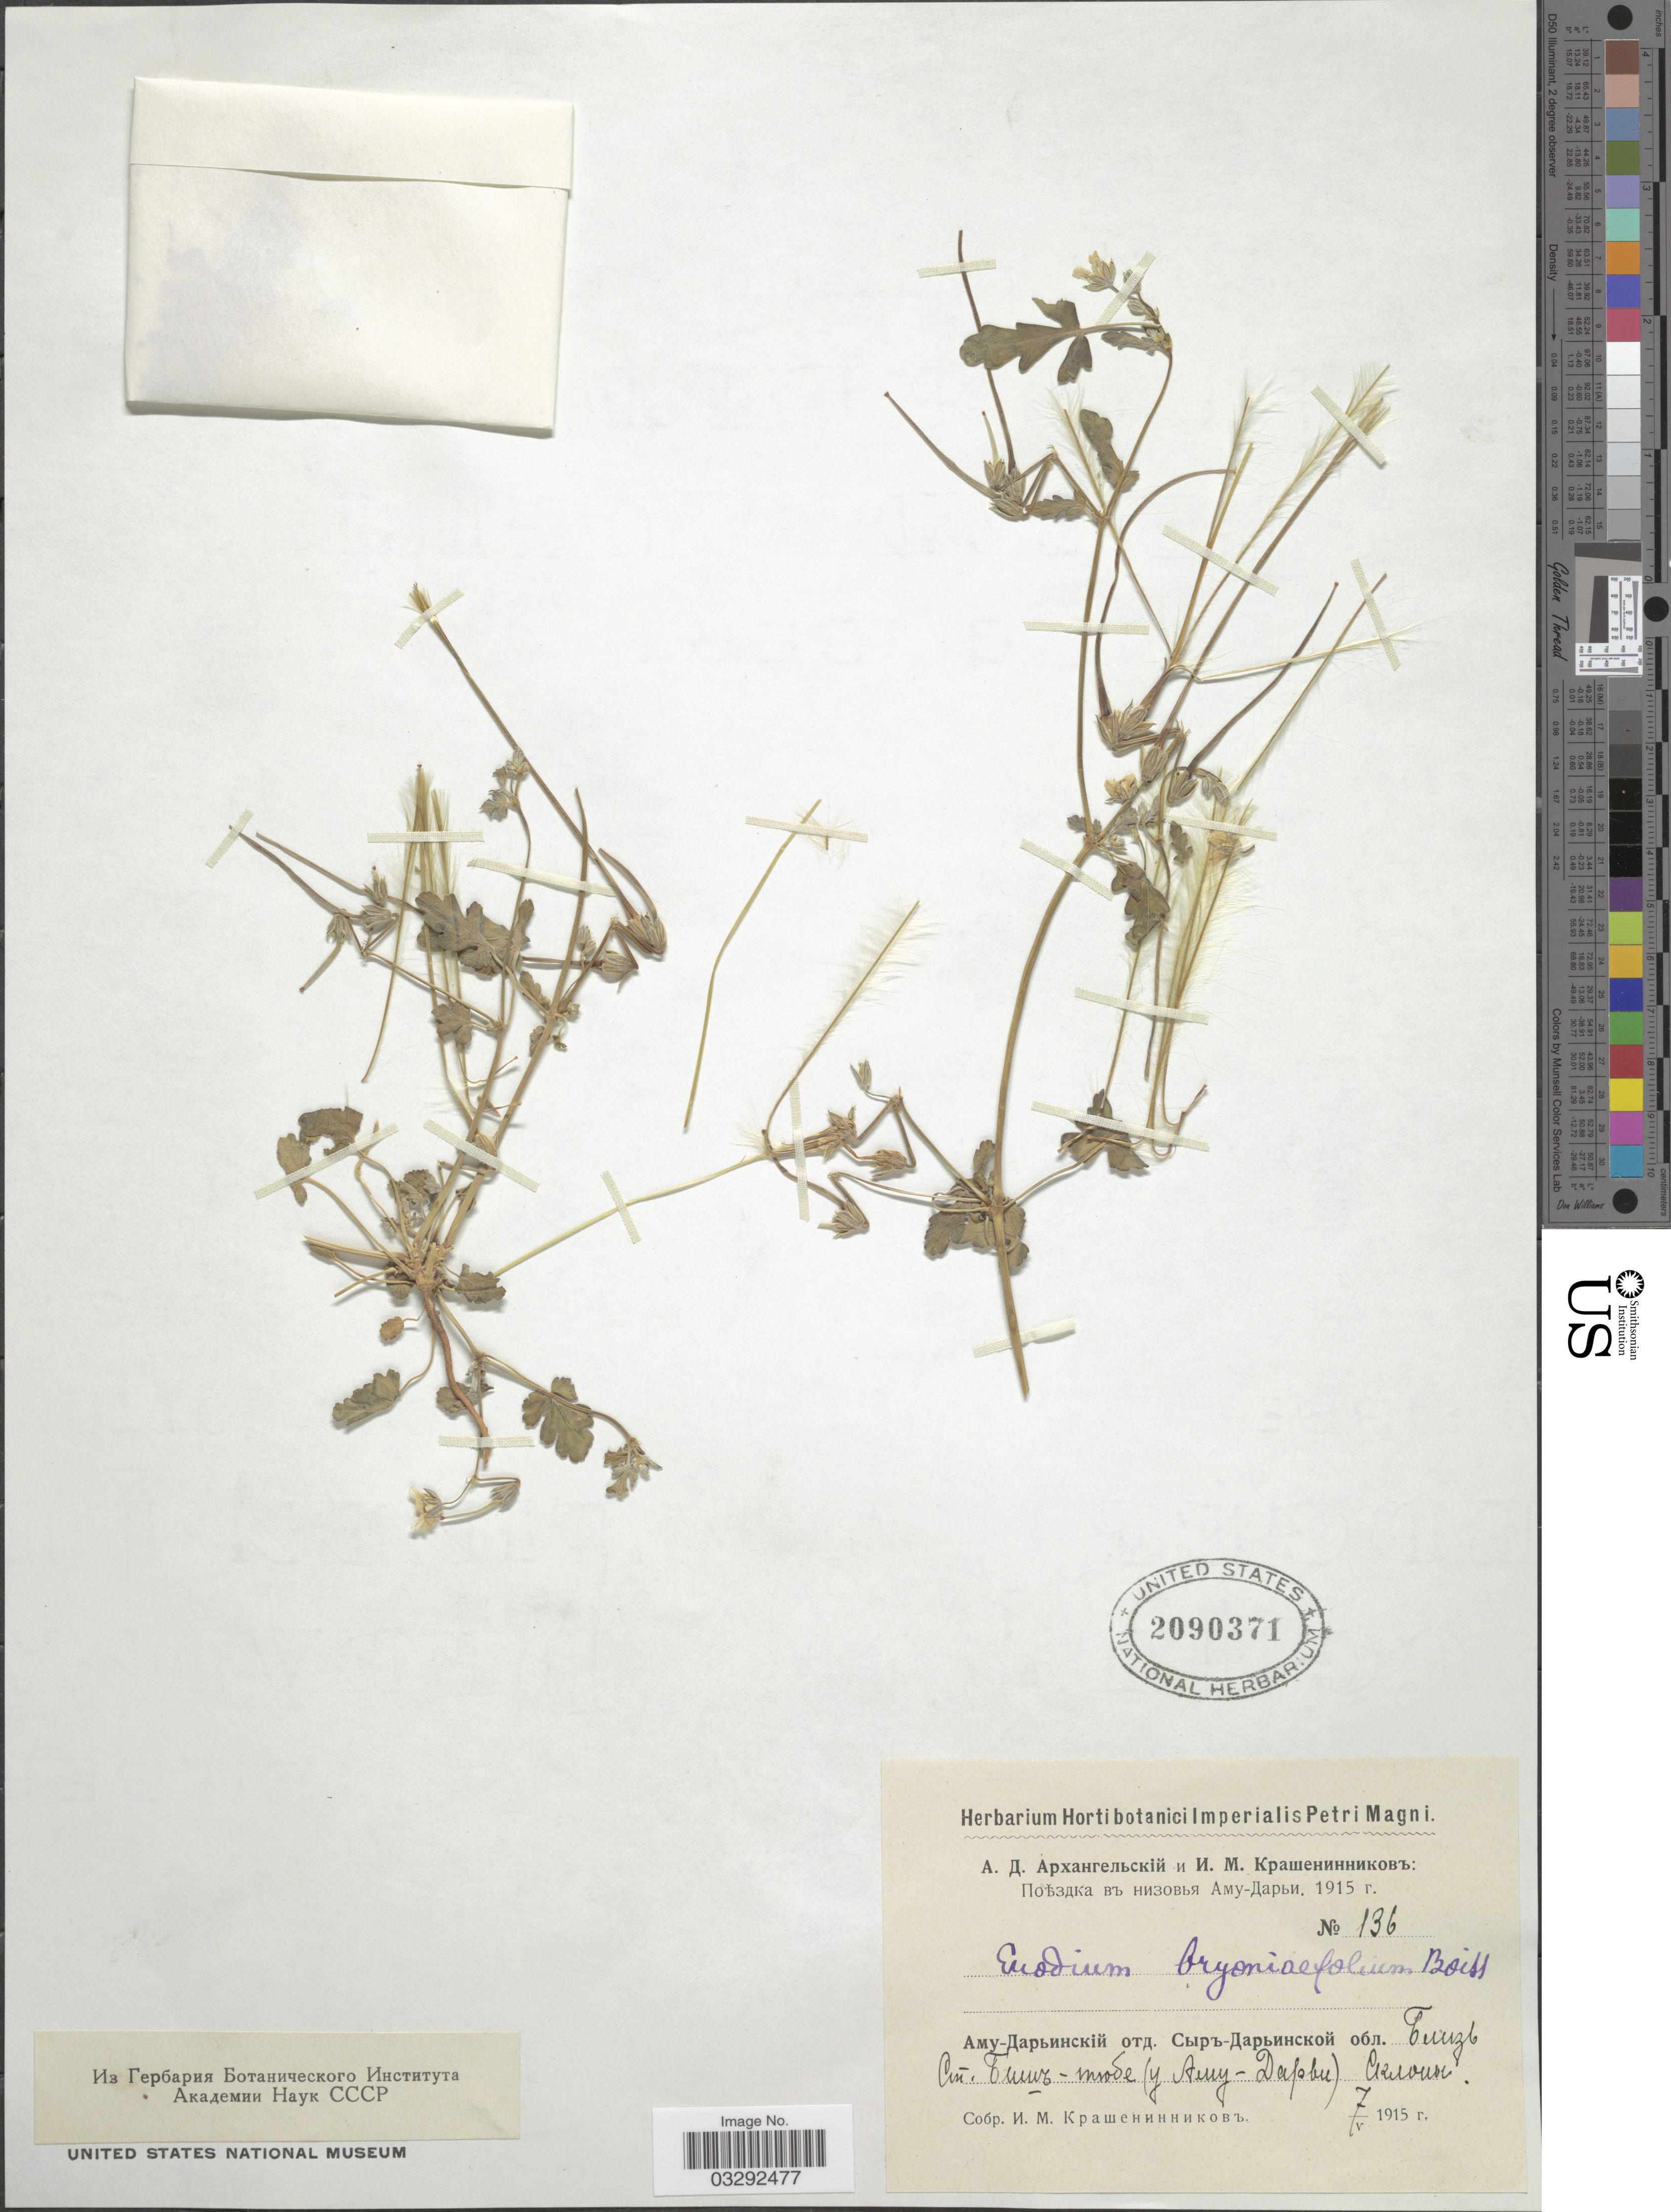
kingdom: Plantae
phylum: Tracheophyta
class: Magnoliopsida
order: Geraniales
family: Geraniaceae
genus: Erodium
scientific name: Erodium bryoniifolium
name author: Boiss.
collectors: I. Krasheninnikov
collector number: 136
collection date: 1915-05-07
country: Uzbekistan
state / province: Sirdaryo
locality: Near Amu Darya.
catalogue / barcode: US 2090371